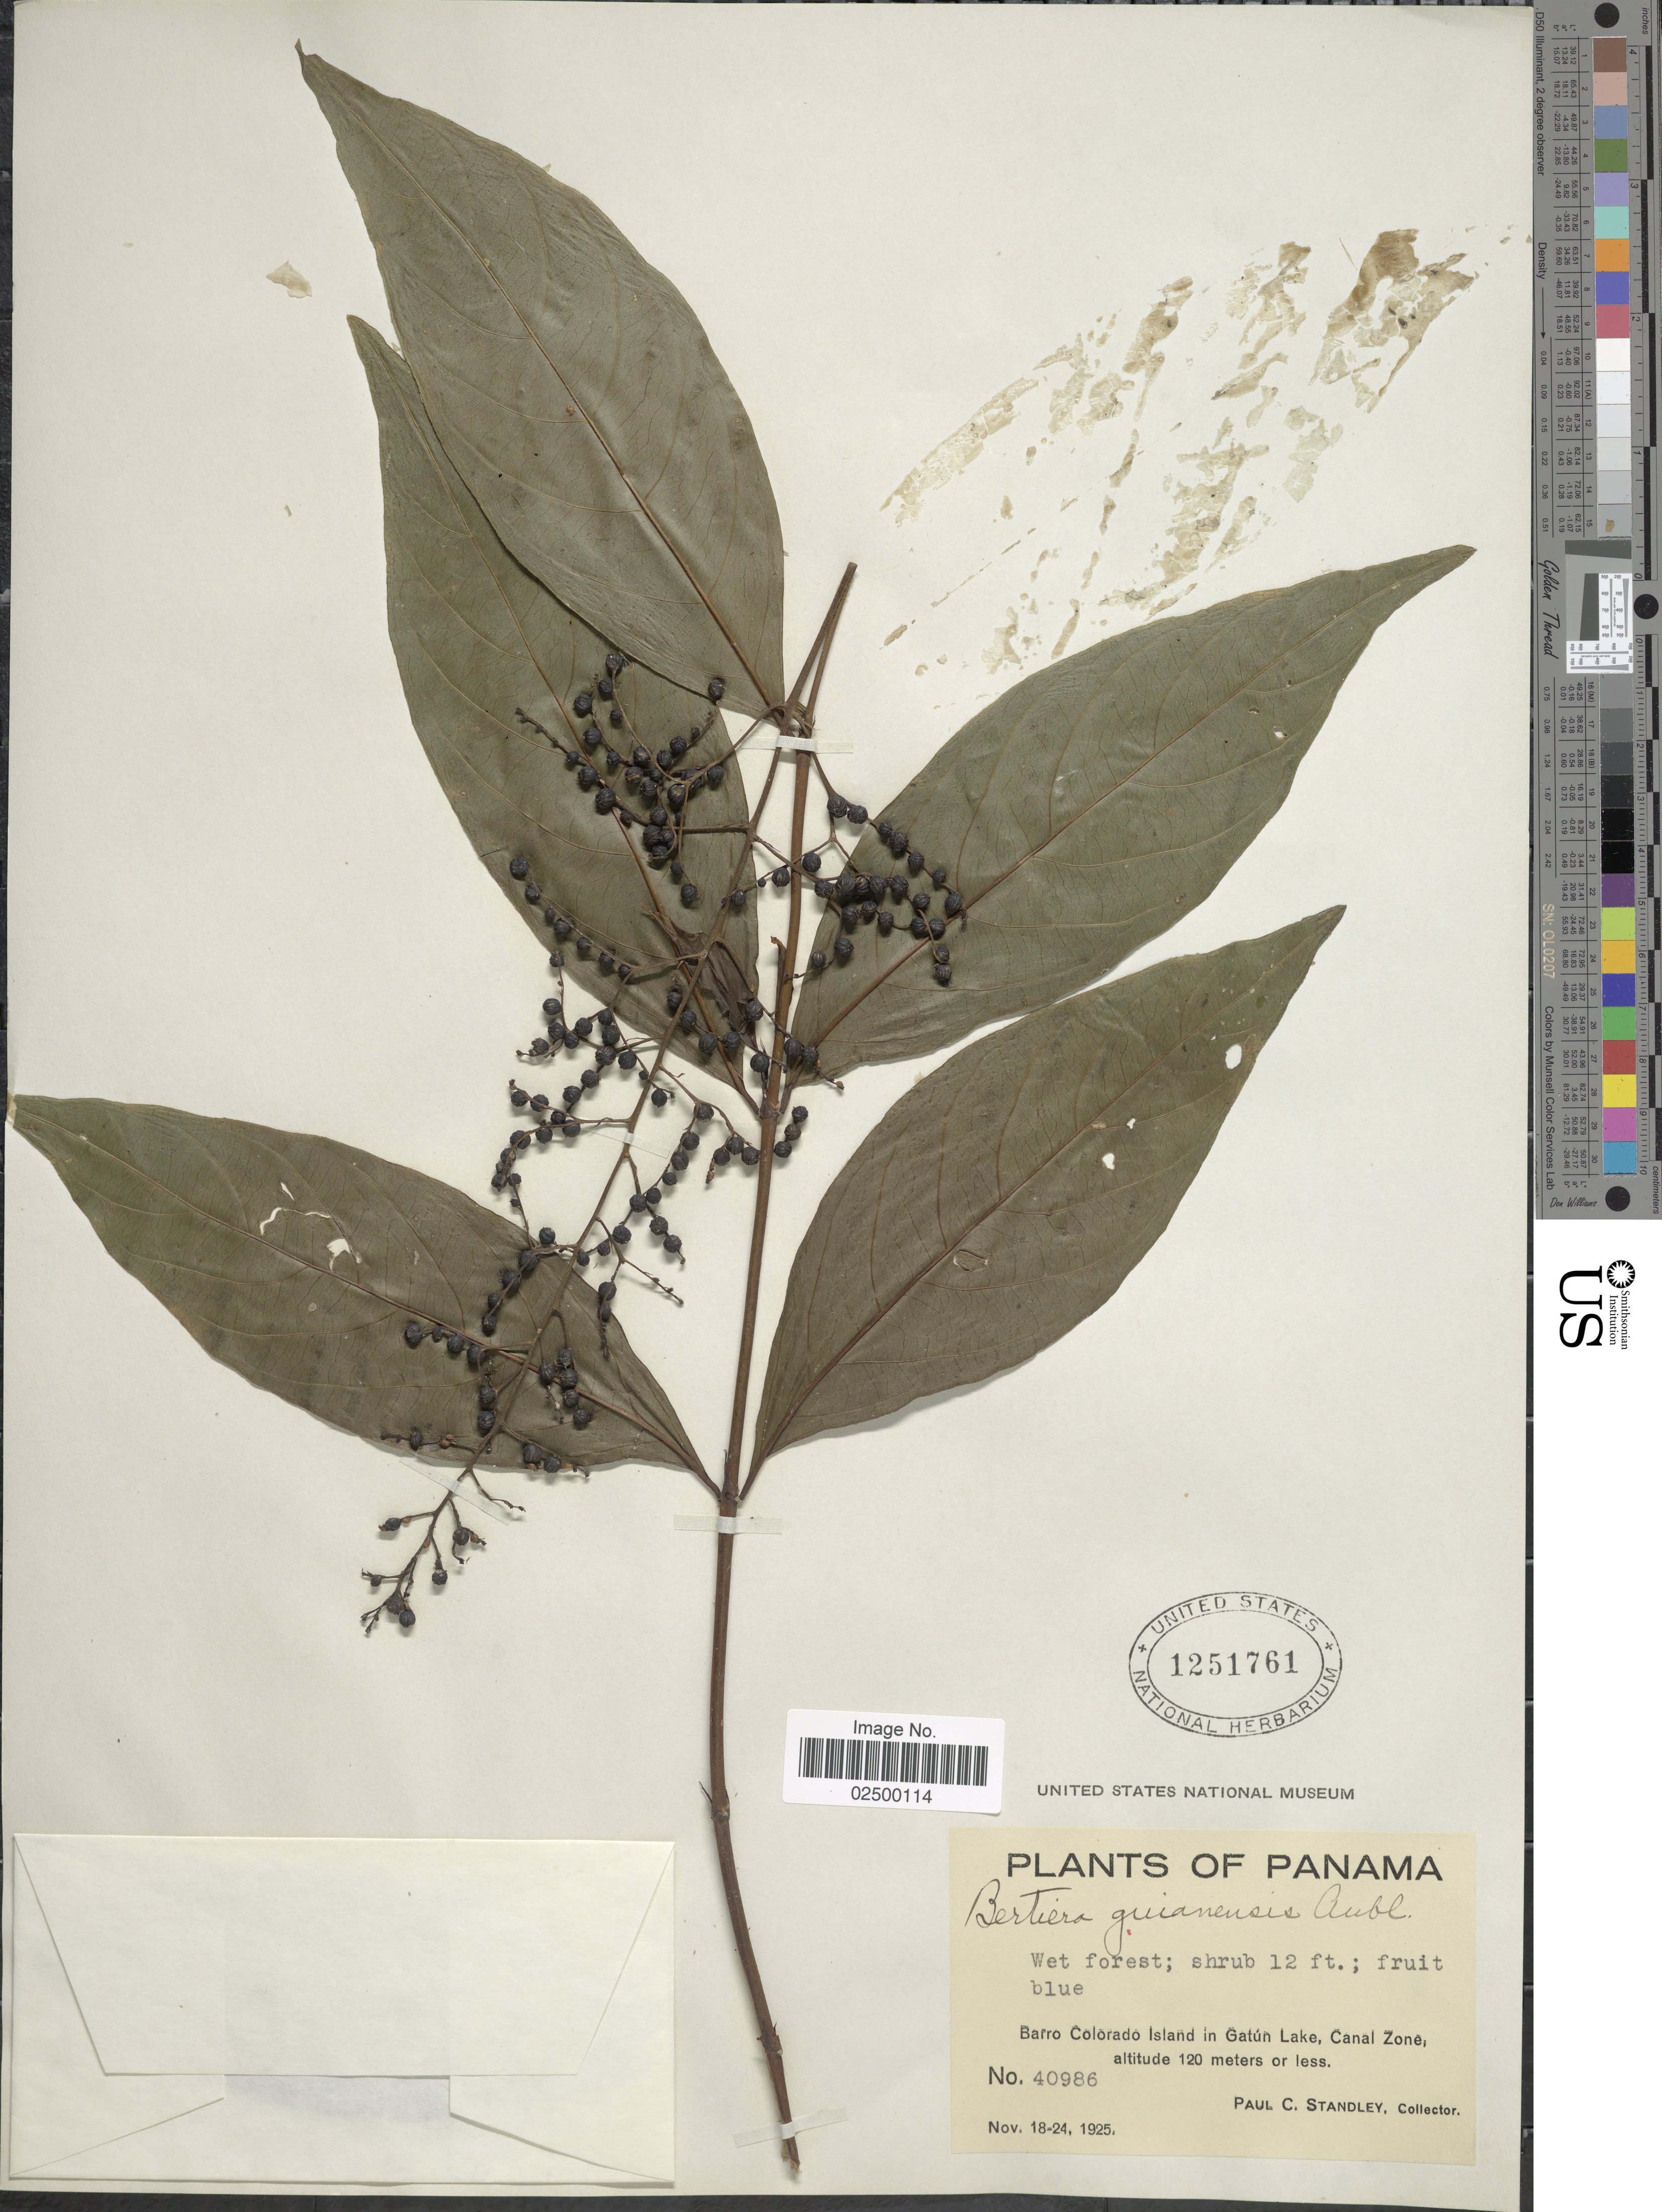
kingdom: Plantae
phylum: Tracheophyta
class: Magnoliopsida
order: Gentianales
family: Rubiaceae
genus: Bertiera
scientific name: Bertiera guianensis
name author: Aubl.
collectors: P. C. Standley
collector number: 404986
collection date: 1925-11-18/1925-11-24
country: Panama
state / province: Panamá Oeste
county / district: Canal Zone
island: Barro Colorado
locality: Barro Colorado Island in Gatun Lake, Canal Zone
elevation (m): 120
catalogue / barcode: US 1251761